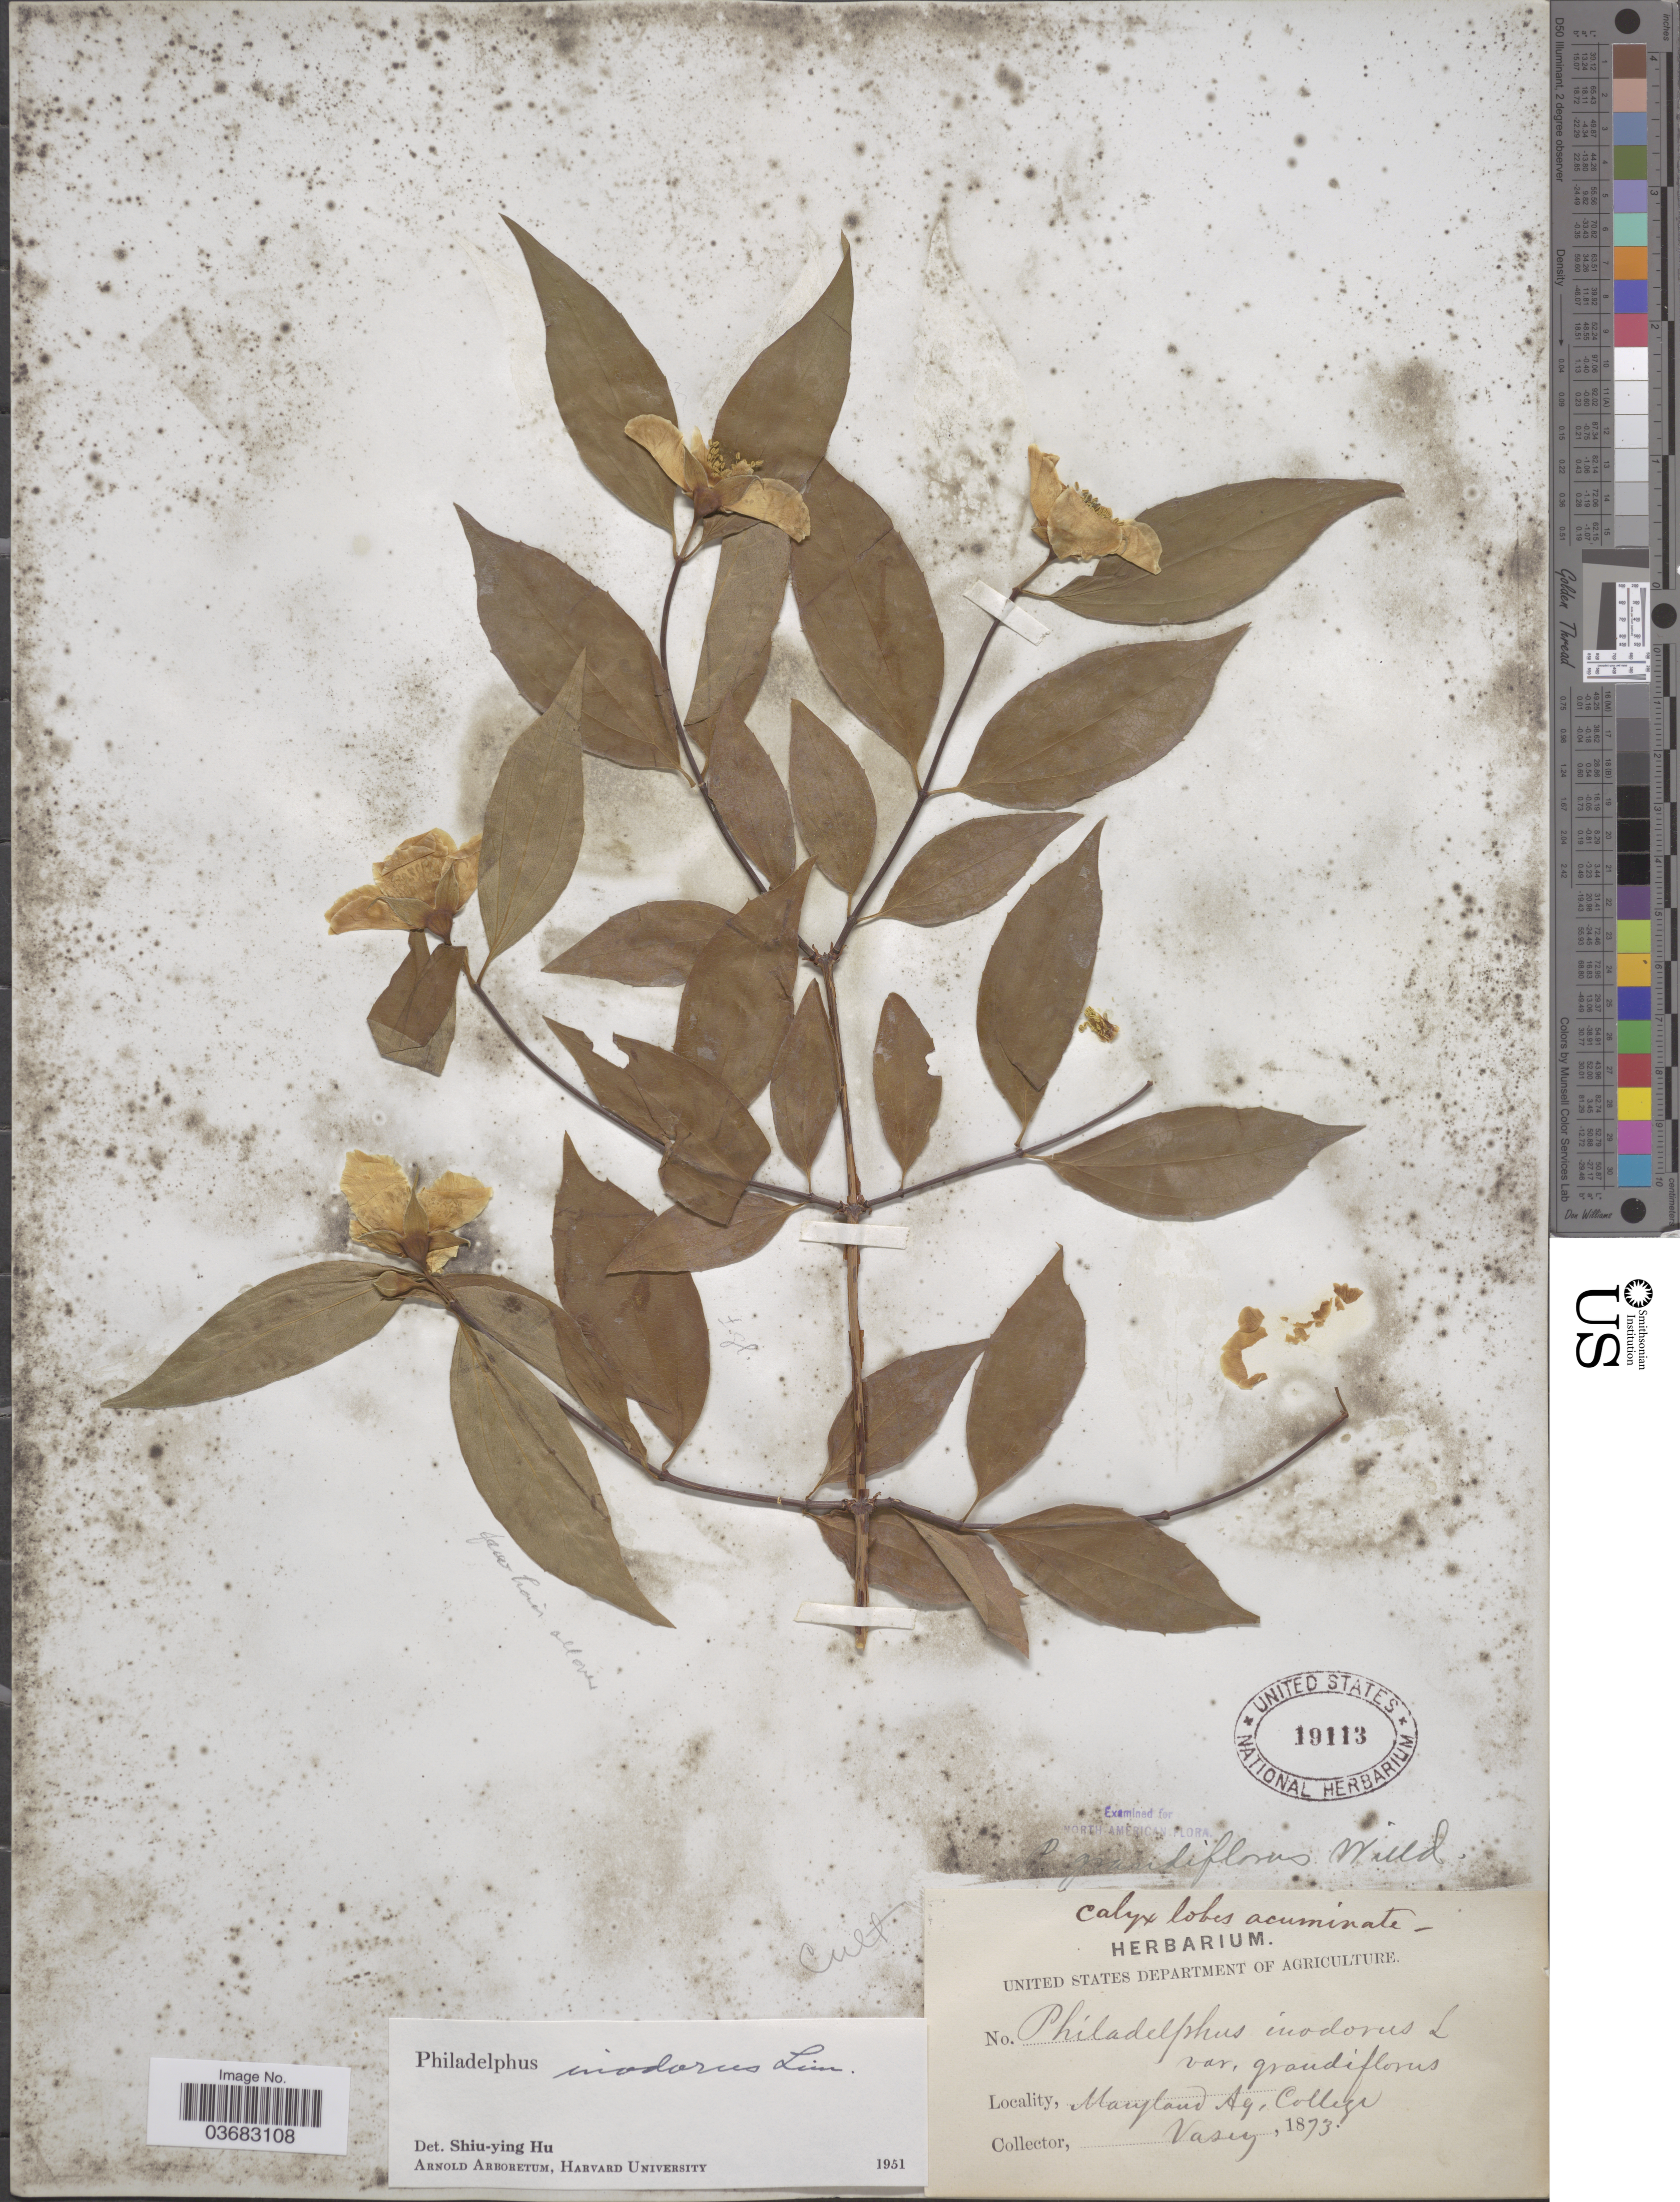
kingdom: Plantae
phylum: Tracheophyta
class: Magnoliopsida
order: Cornales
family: Hydrangeaceae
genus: Philadelphus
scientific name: Philadelphus inodorus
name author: L.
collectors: Vasey, --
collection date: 1873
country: United States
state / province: Maryland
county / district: Prince George's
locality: Maryland Ag. College.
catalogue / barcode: US 19113